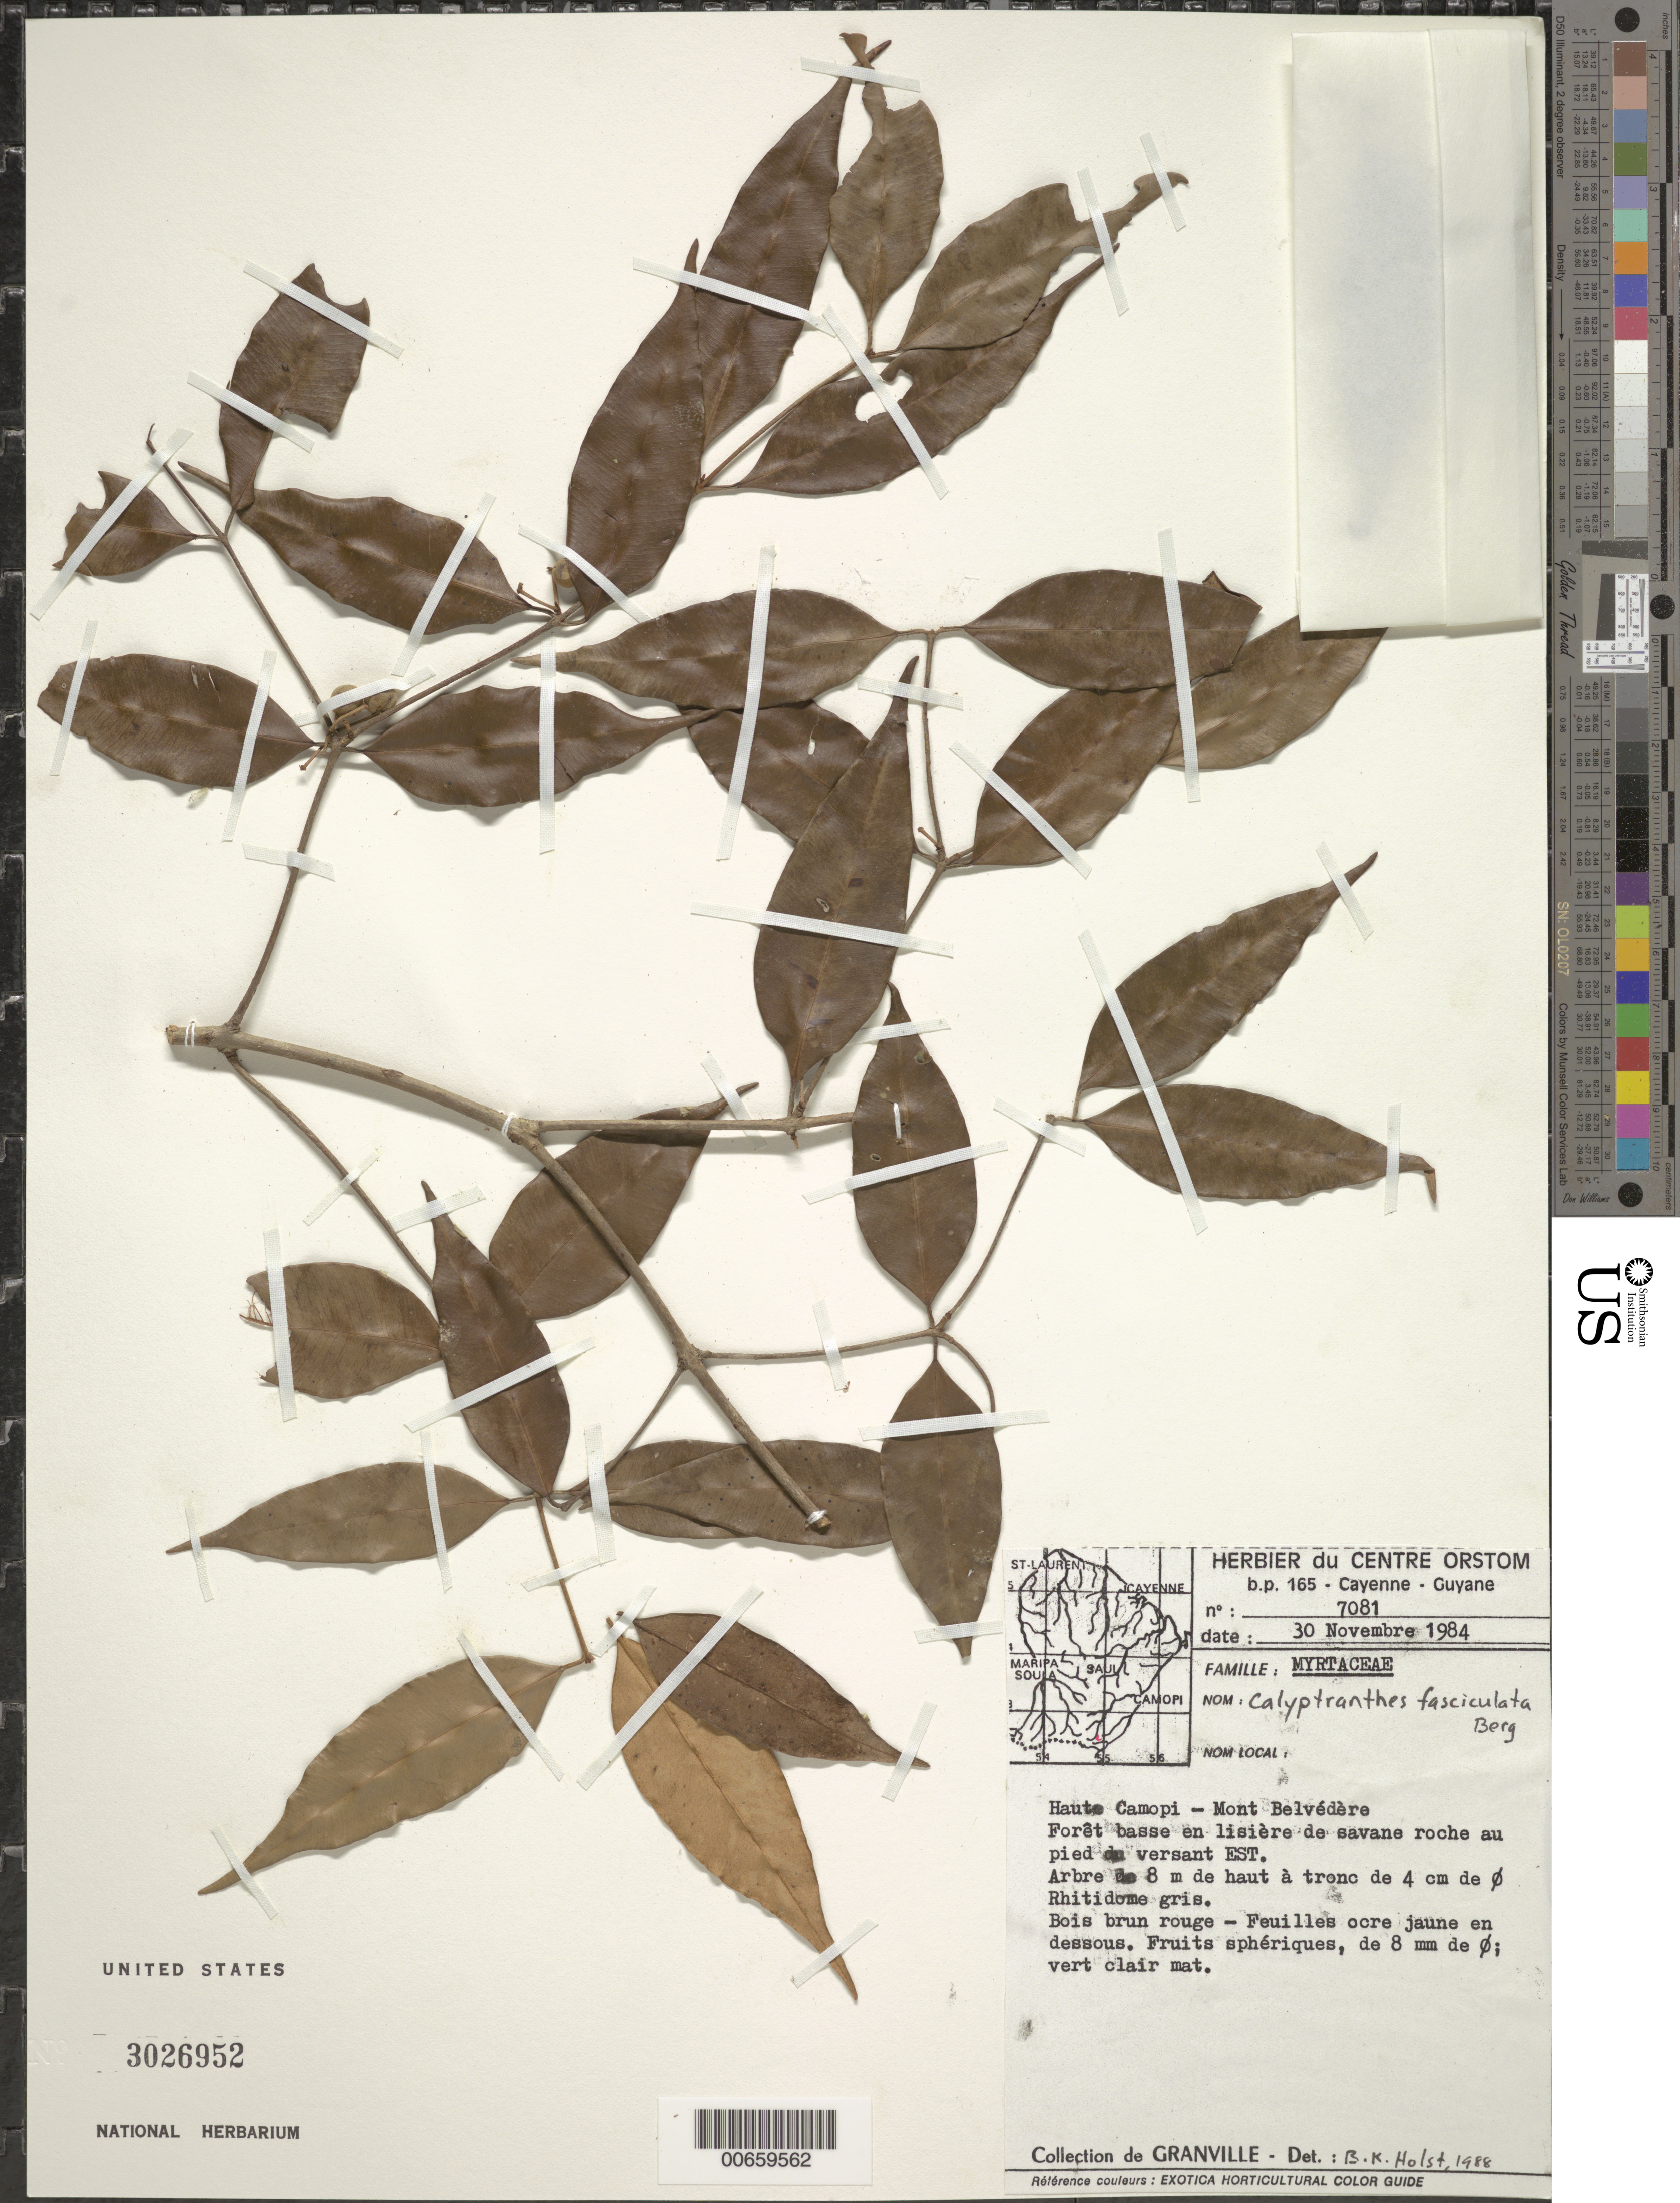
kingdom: Plantae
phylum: Tracheophyta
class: Magnoliopsida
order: Myrtales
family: Myrtaceae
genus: Myrcia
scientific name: Myrcia fasciculata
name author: (O. Berg) K. Campbell & K. Samra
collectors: J.-J. de Granville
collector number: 7081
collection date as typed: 30-Nov-84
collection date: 1984-11-30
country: French Guiana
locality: Mont Belvédère, haute Camopi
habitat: Forêt basse en lisière de la savane roche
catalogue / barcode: US 3026952